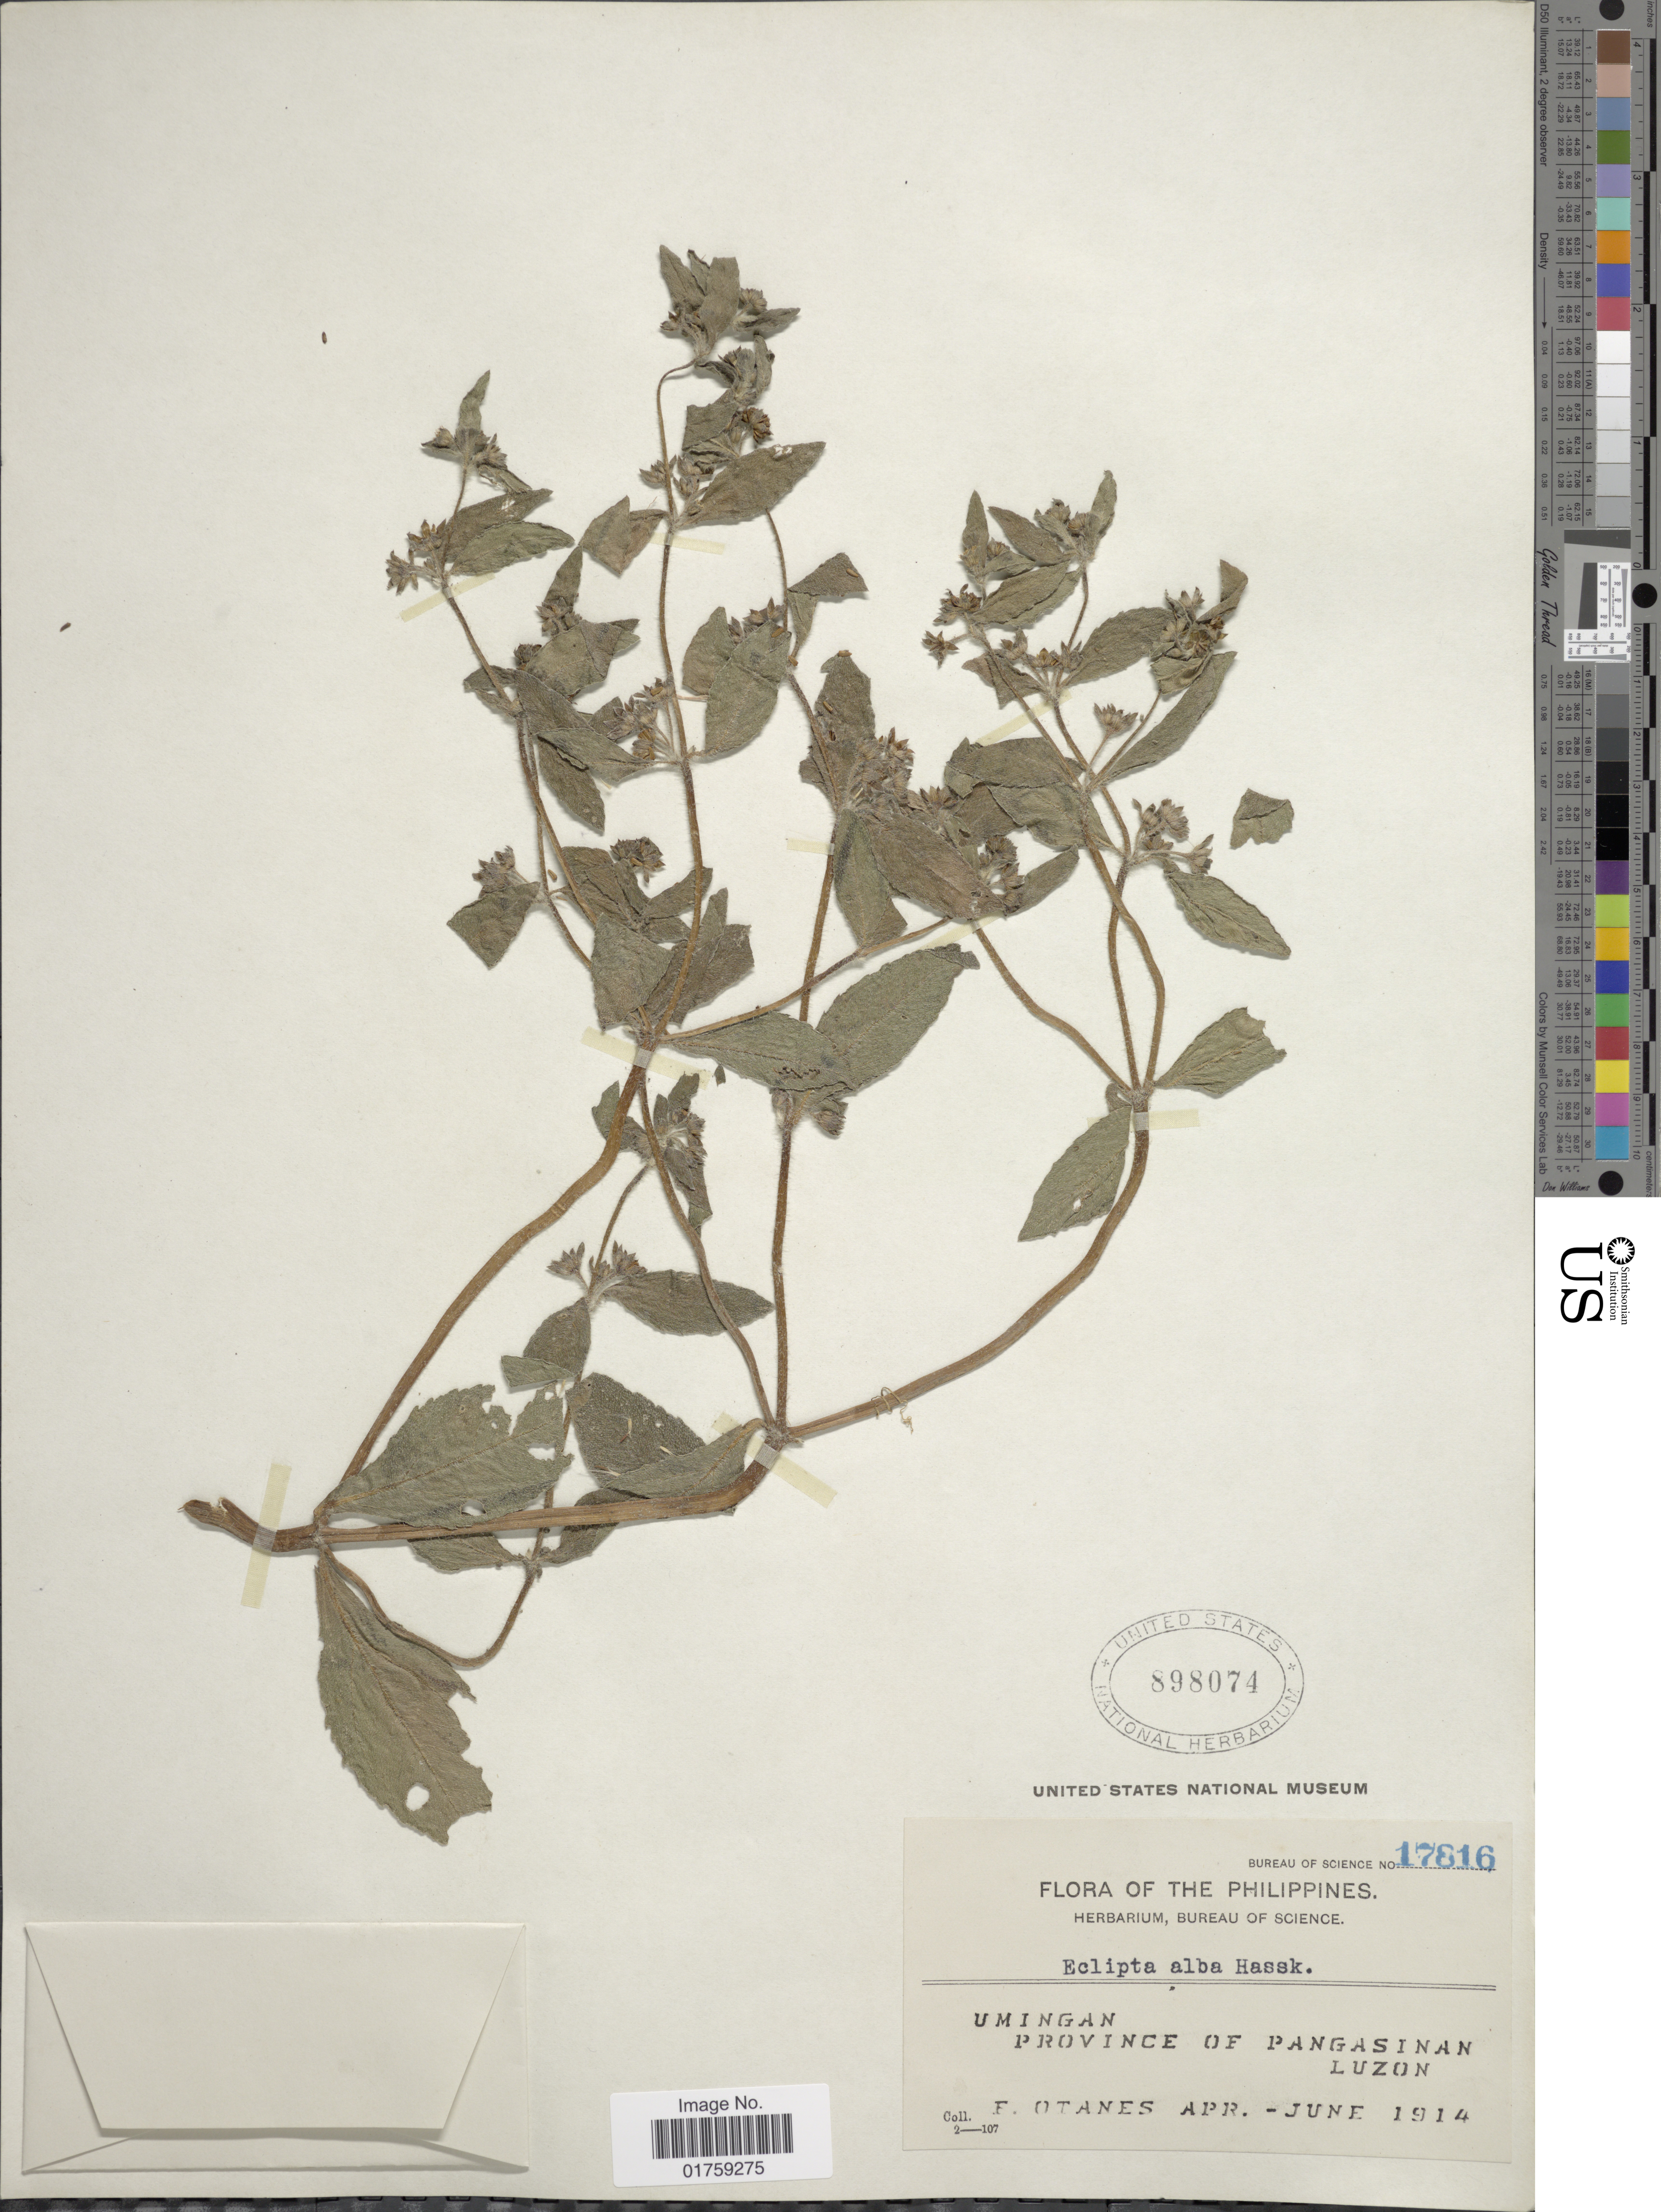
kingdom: Plantae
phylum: Tracheophyta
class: Magnoliopsida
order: Asterales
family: Asteraceae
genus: Eclipta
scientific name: Eclipta alba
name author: (L.) Hassk.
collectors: F. Q. Otanes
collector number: Bureau of Science 17816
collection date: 1914-04/1914-06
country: Philippines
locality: Umingan Province of Pangasinan Luzon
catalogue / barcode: US 898074